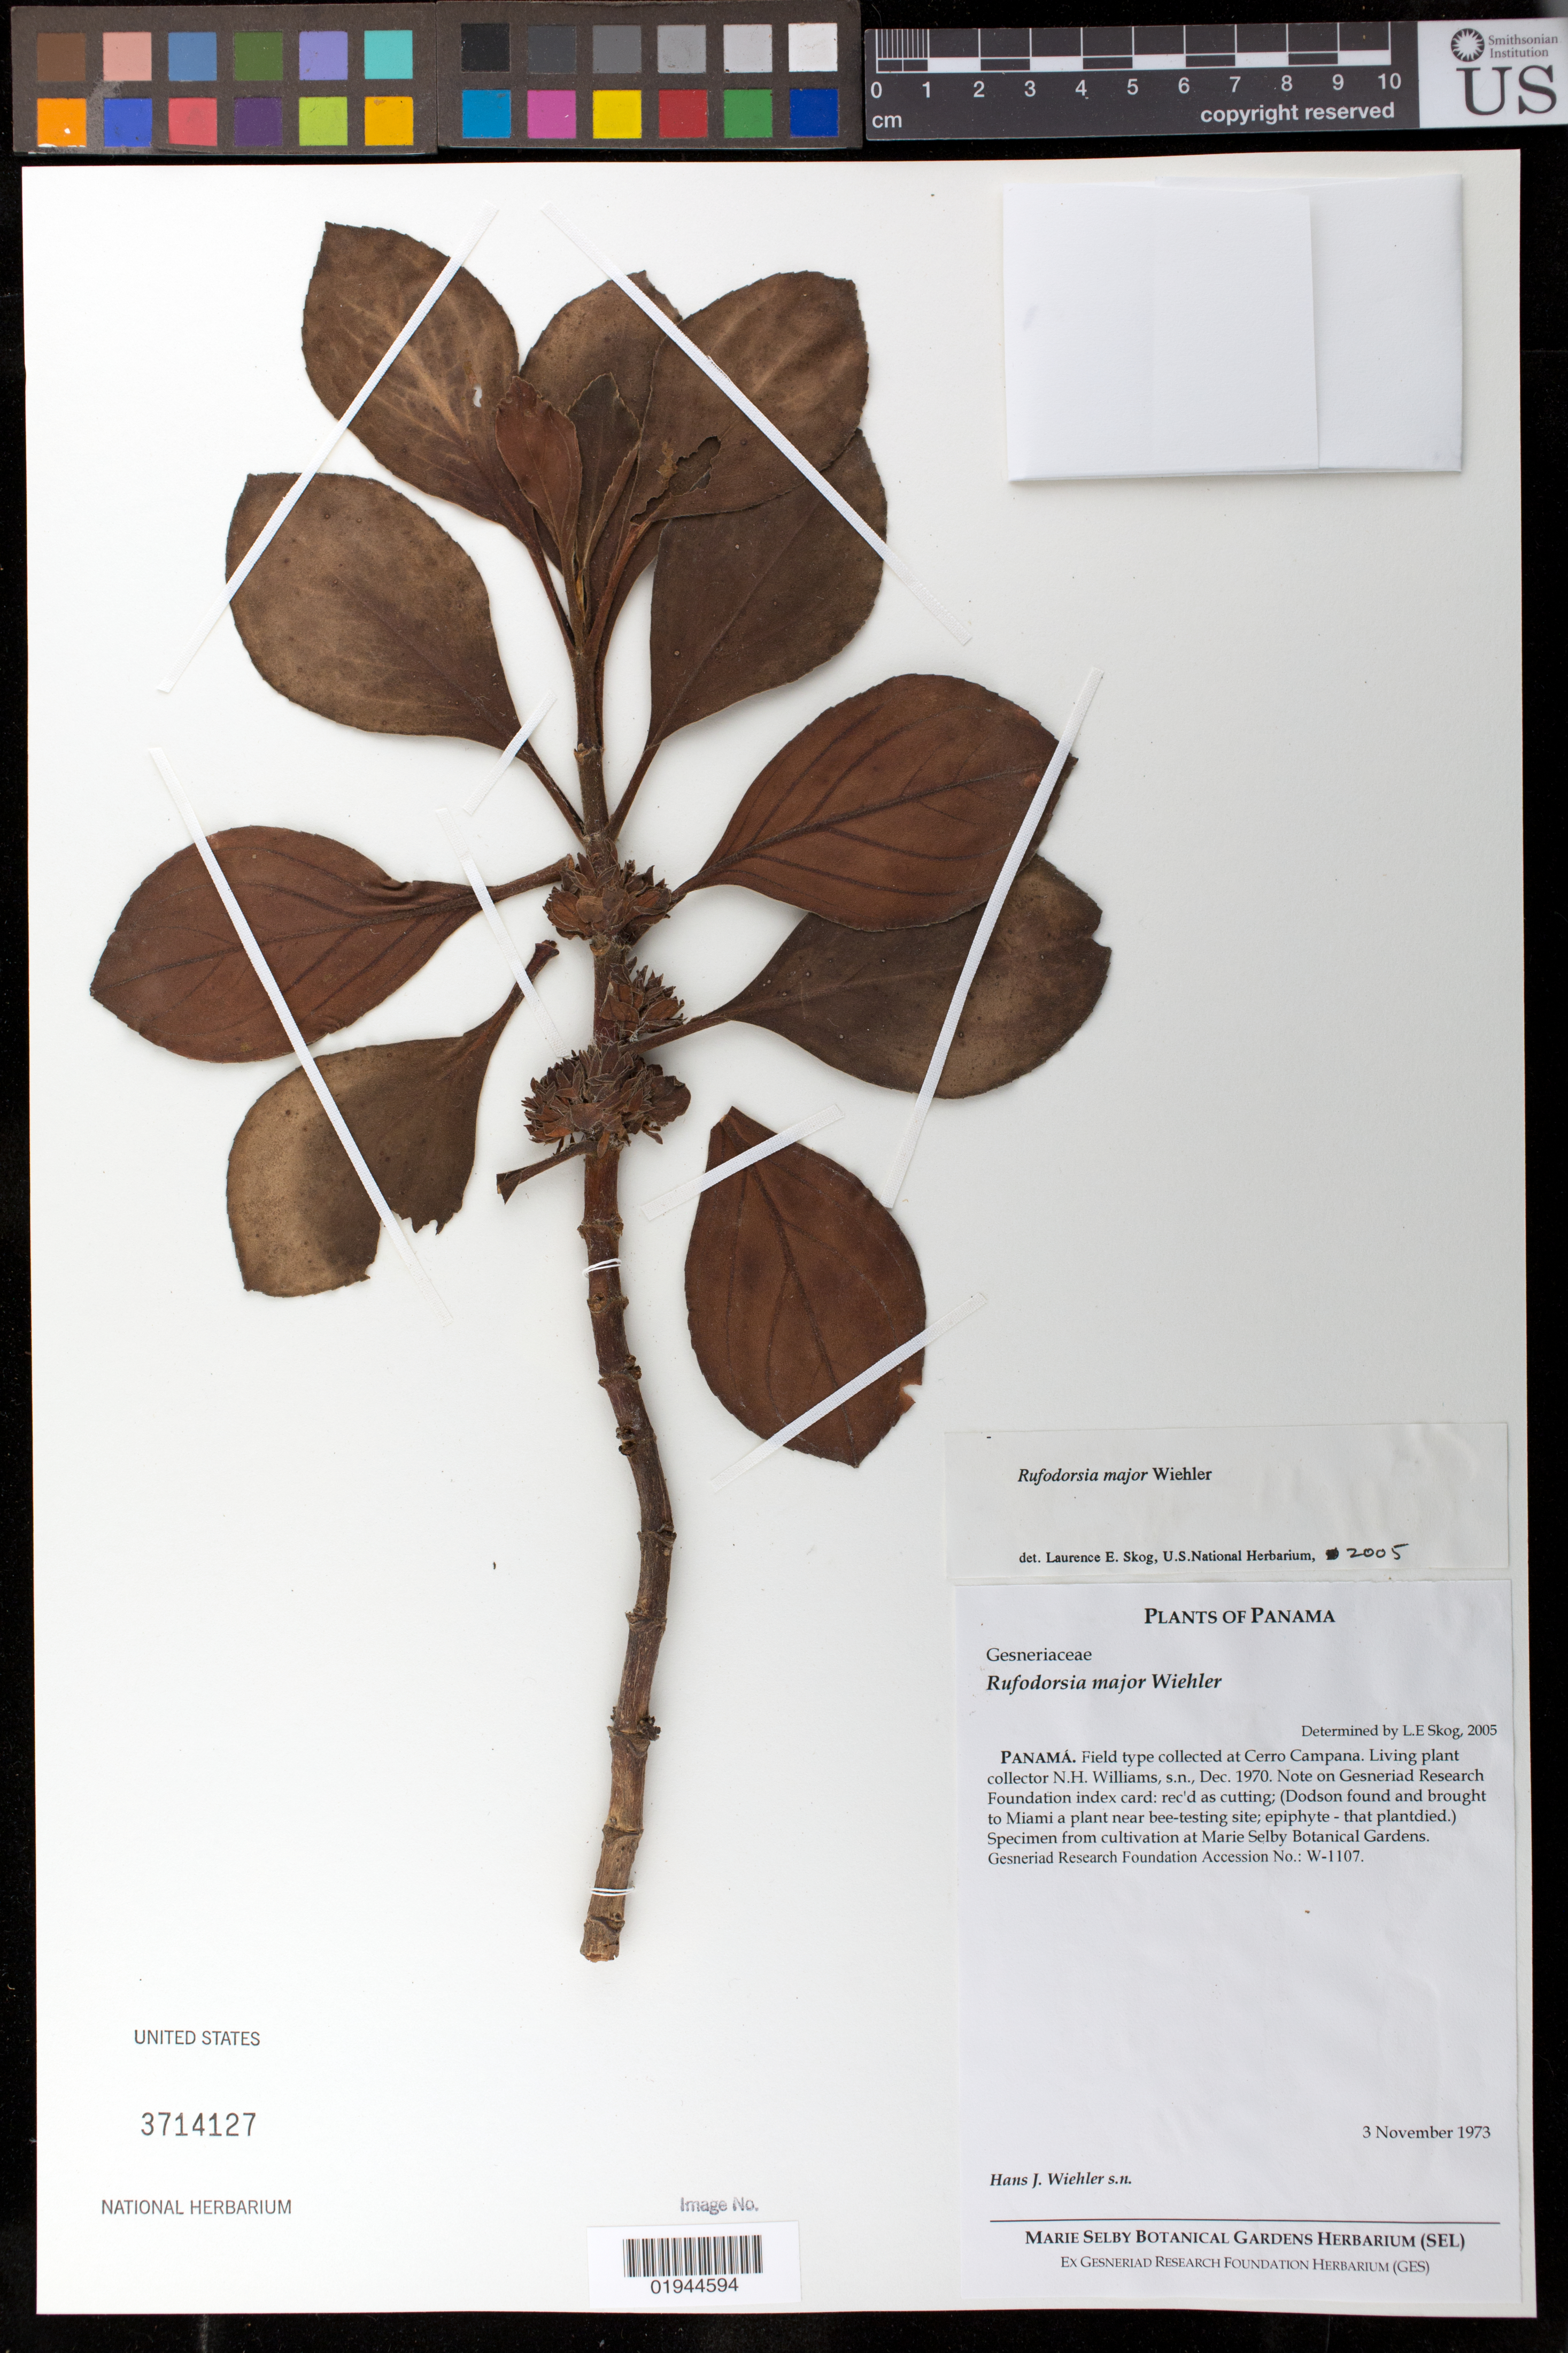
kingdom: Plantae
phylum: Tracheophyta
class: Magnoliopsida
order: Lamiales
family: Gesneriaceae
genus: Rufodorsia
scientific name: Rufodorsia major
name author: Wiehler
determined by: Skog, Laurence E.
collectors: H. J. Wiehler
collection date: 1973-11-03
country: United States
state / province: Florida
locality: Marie Selby Botanical Gardens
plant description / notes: Field type collected at Cerro Campana. Living plant collector N.H. Williams, s.n., Dec 1970. Note on Gesneriad Research Foundation index card: rec'd as cutting; (Dodson found and brought to Miami a plant near bee-testing site; epiphyte- that plat died.)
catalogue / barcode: US 3714127